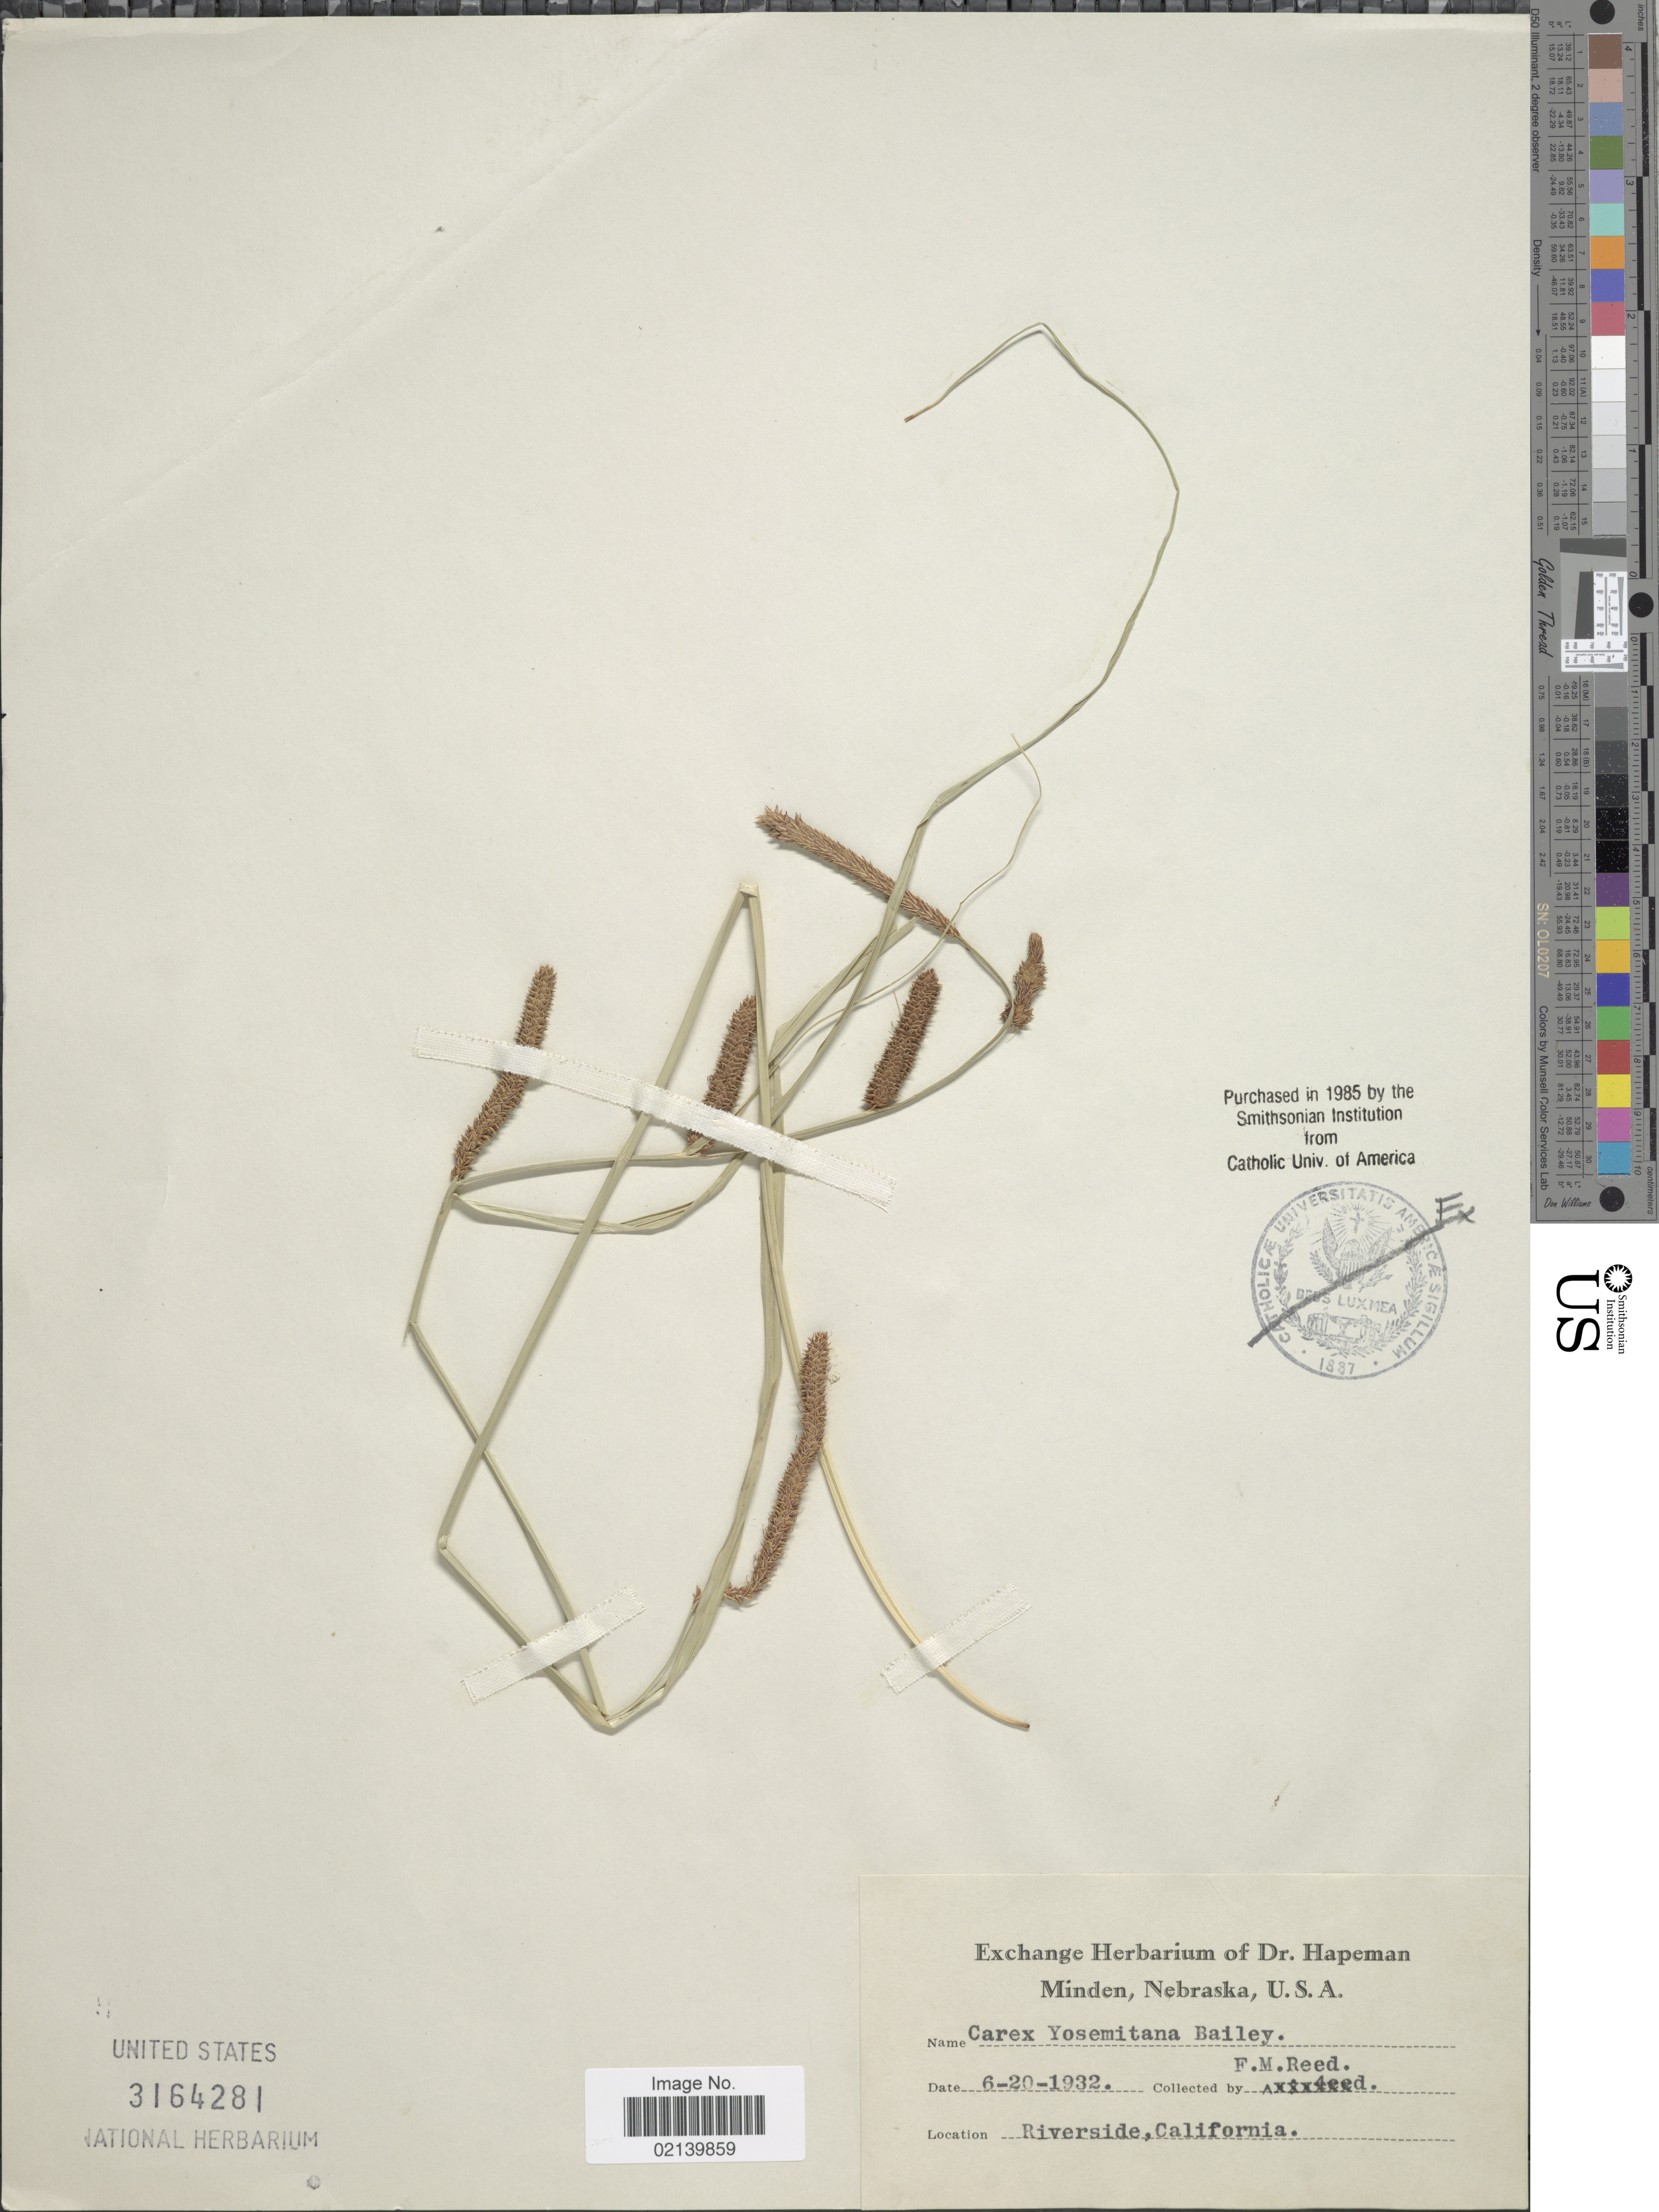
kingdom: Plantae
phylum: Tracheophyta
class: Liliopsida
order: Poales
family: Cyperaceae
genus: Carex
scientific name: Carex sp.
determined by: Strong, Mark T., (BOT), Smithsonian Institution - National Museum of Natural History (UNITED STATES)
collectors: F. Reed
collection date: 1932-06-20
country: United States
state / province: California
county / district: Riverside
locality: Riverside, California.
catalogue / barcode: US 3164281